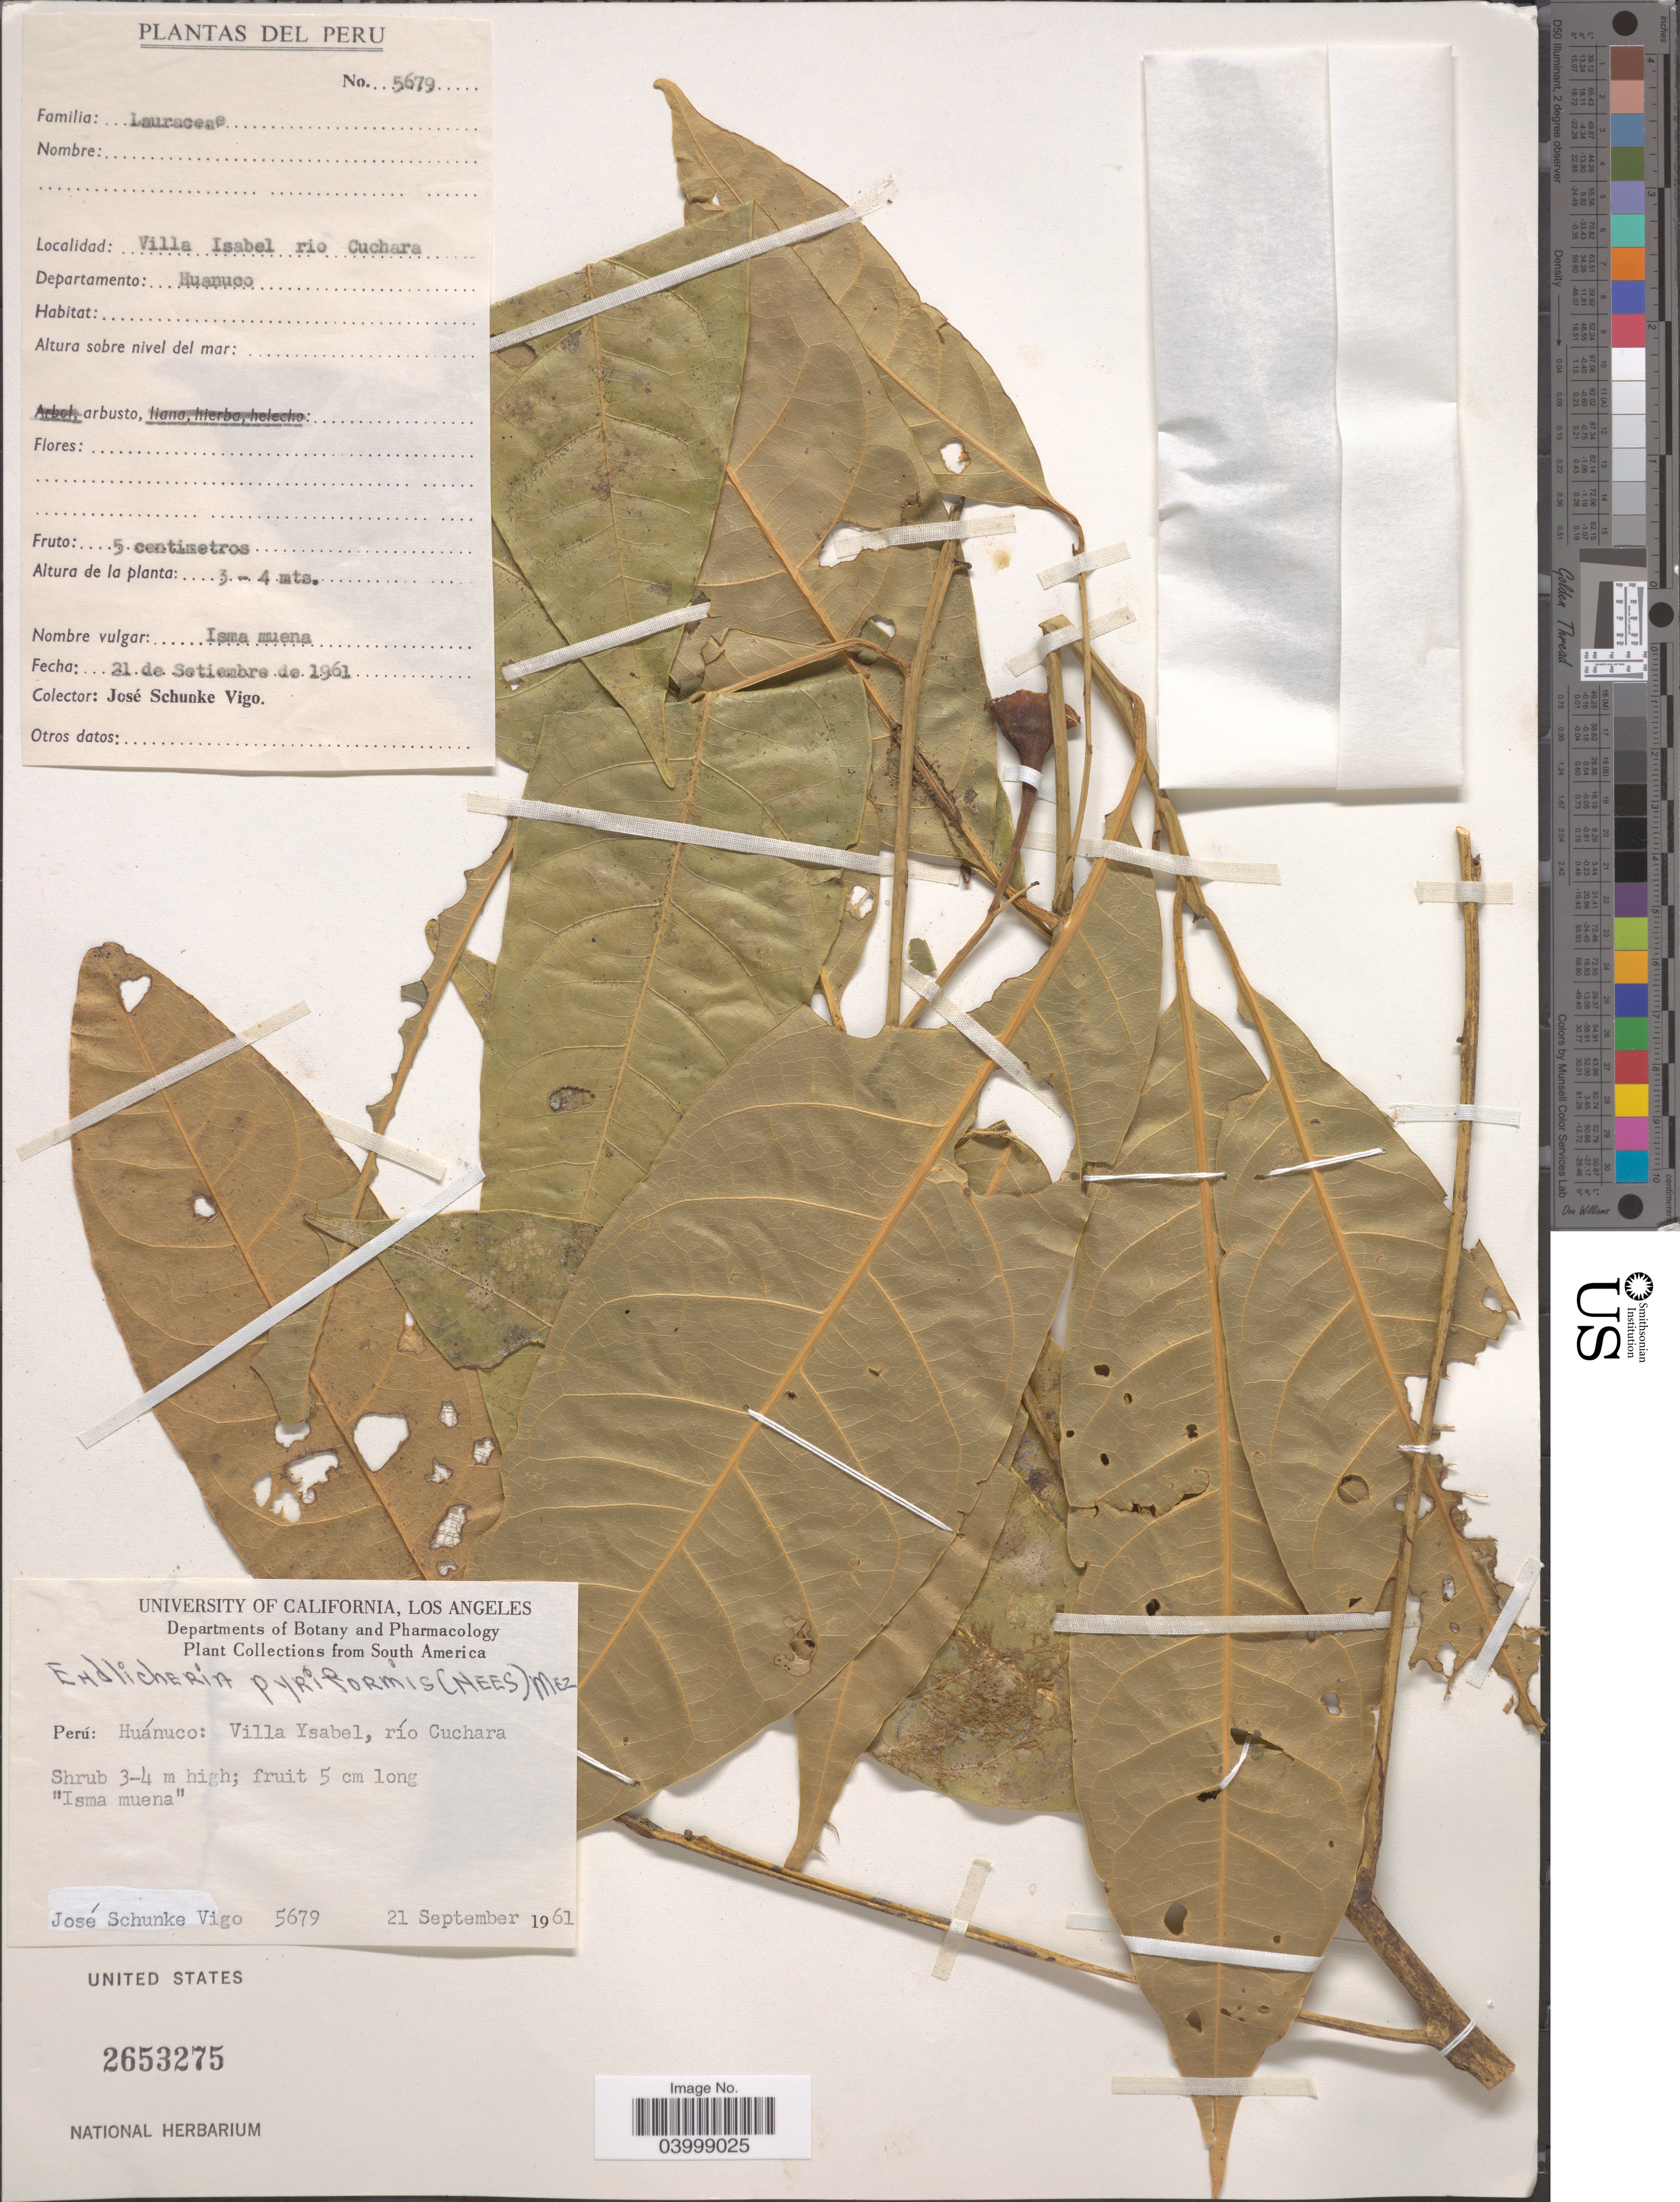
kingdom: Plantae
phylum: Tracheophyta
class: Magnoliopsida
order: Laurales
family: Lauraceae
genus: Endlicheria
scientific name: Endlicheria pyriformis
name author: (Nees) Mez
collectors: J. Schunke Vigo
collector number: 5679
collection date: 1961-09-21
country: Peru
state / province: Huánuco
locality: Villa Ysabel, río Cuchara. Valle Isabel rio Cuchara. Departamento: Huanuco.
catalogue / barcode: US 2653275